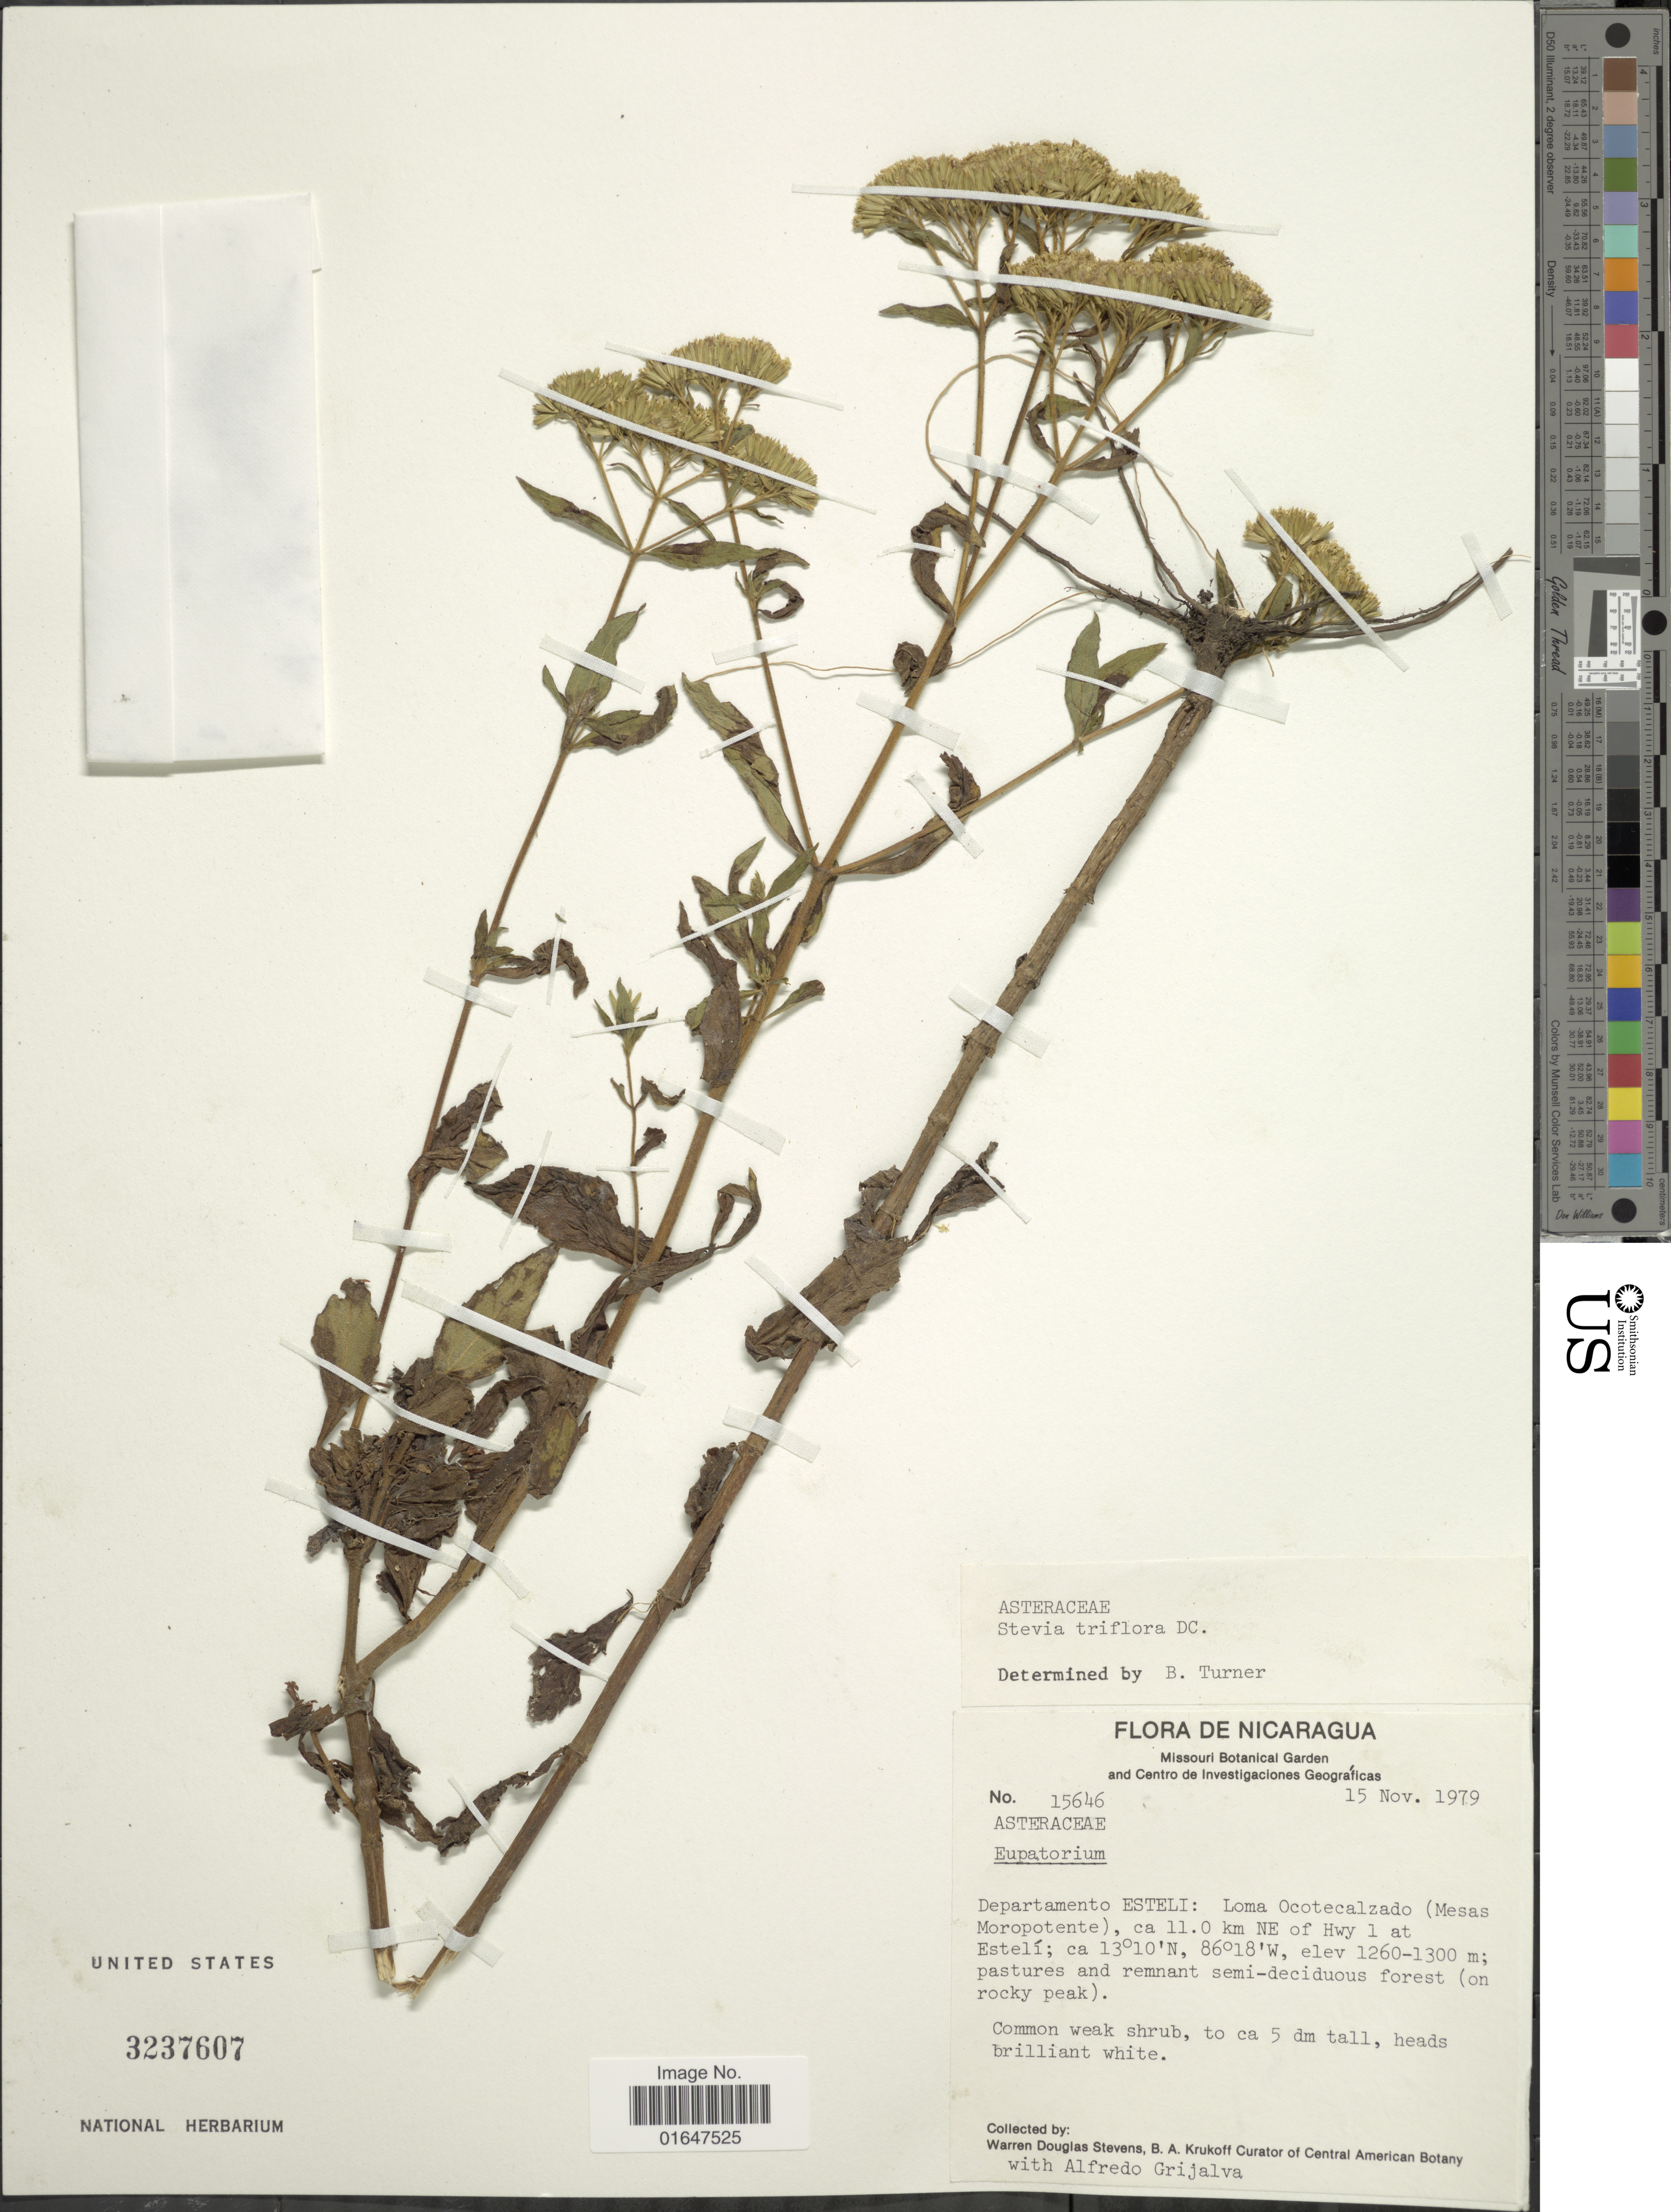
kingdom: Plantae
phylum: Tracheophyta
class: Magnoliopsida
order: Asterales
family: Asteraceae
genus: Stevia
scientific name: Stevia triflora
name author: DC.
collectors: W. D. Stevens, B. A. Krukoff & A. Grijalva P.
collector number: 15646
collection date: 1979-11-15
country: Nicaragua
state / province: Esteli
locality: Loma Ocotecalzado (Mesas Moropotente), ca 11.0 km NE of Hwy 1 at Esteli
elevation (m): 1260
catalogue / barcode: US 3237607